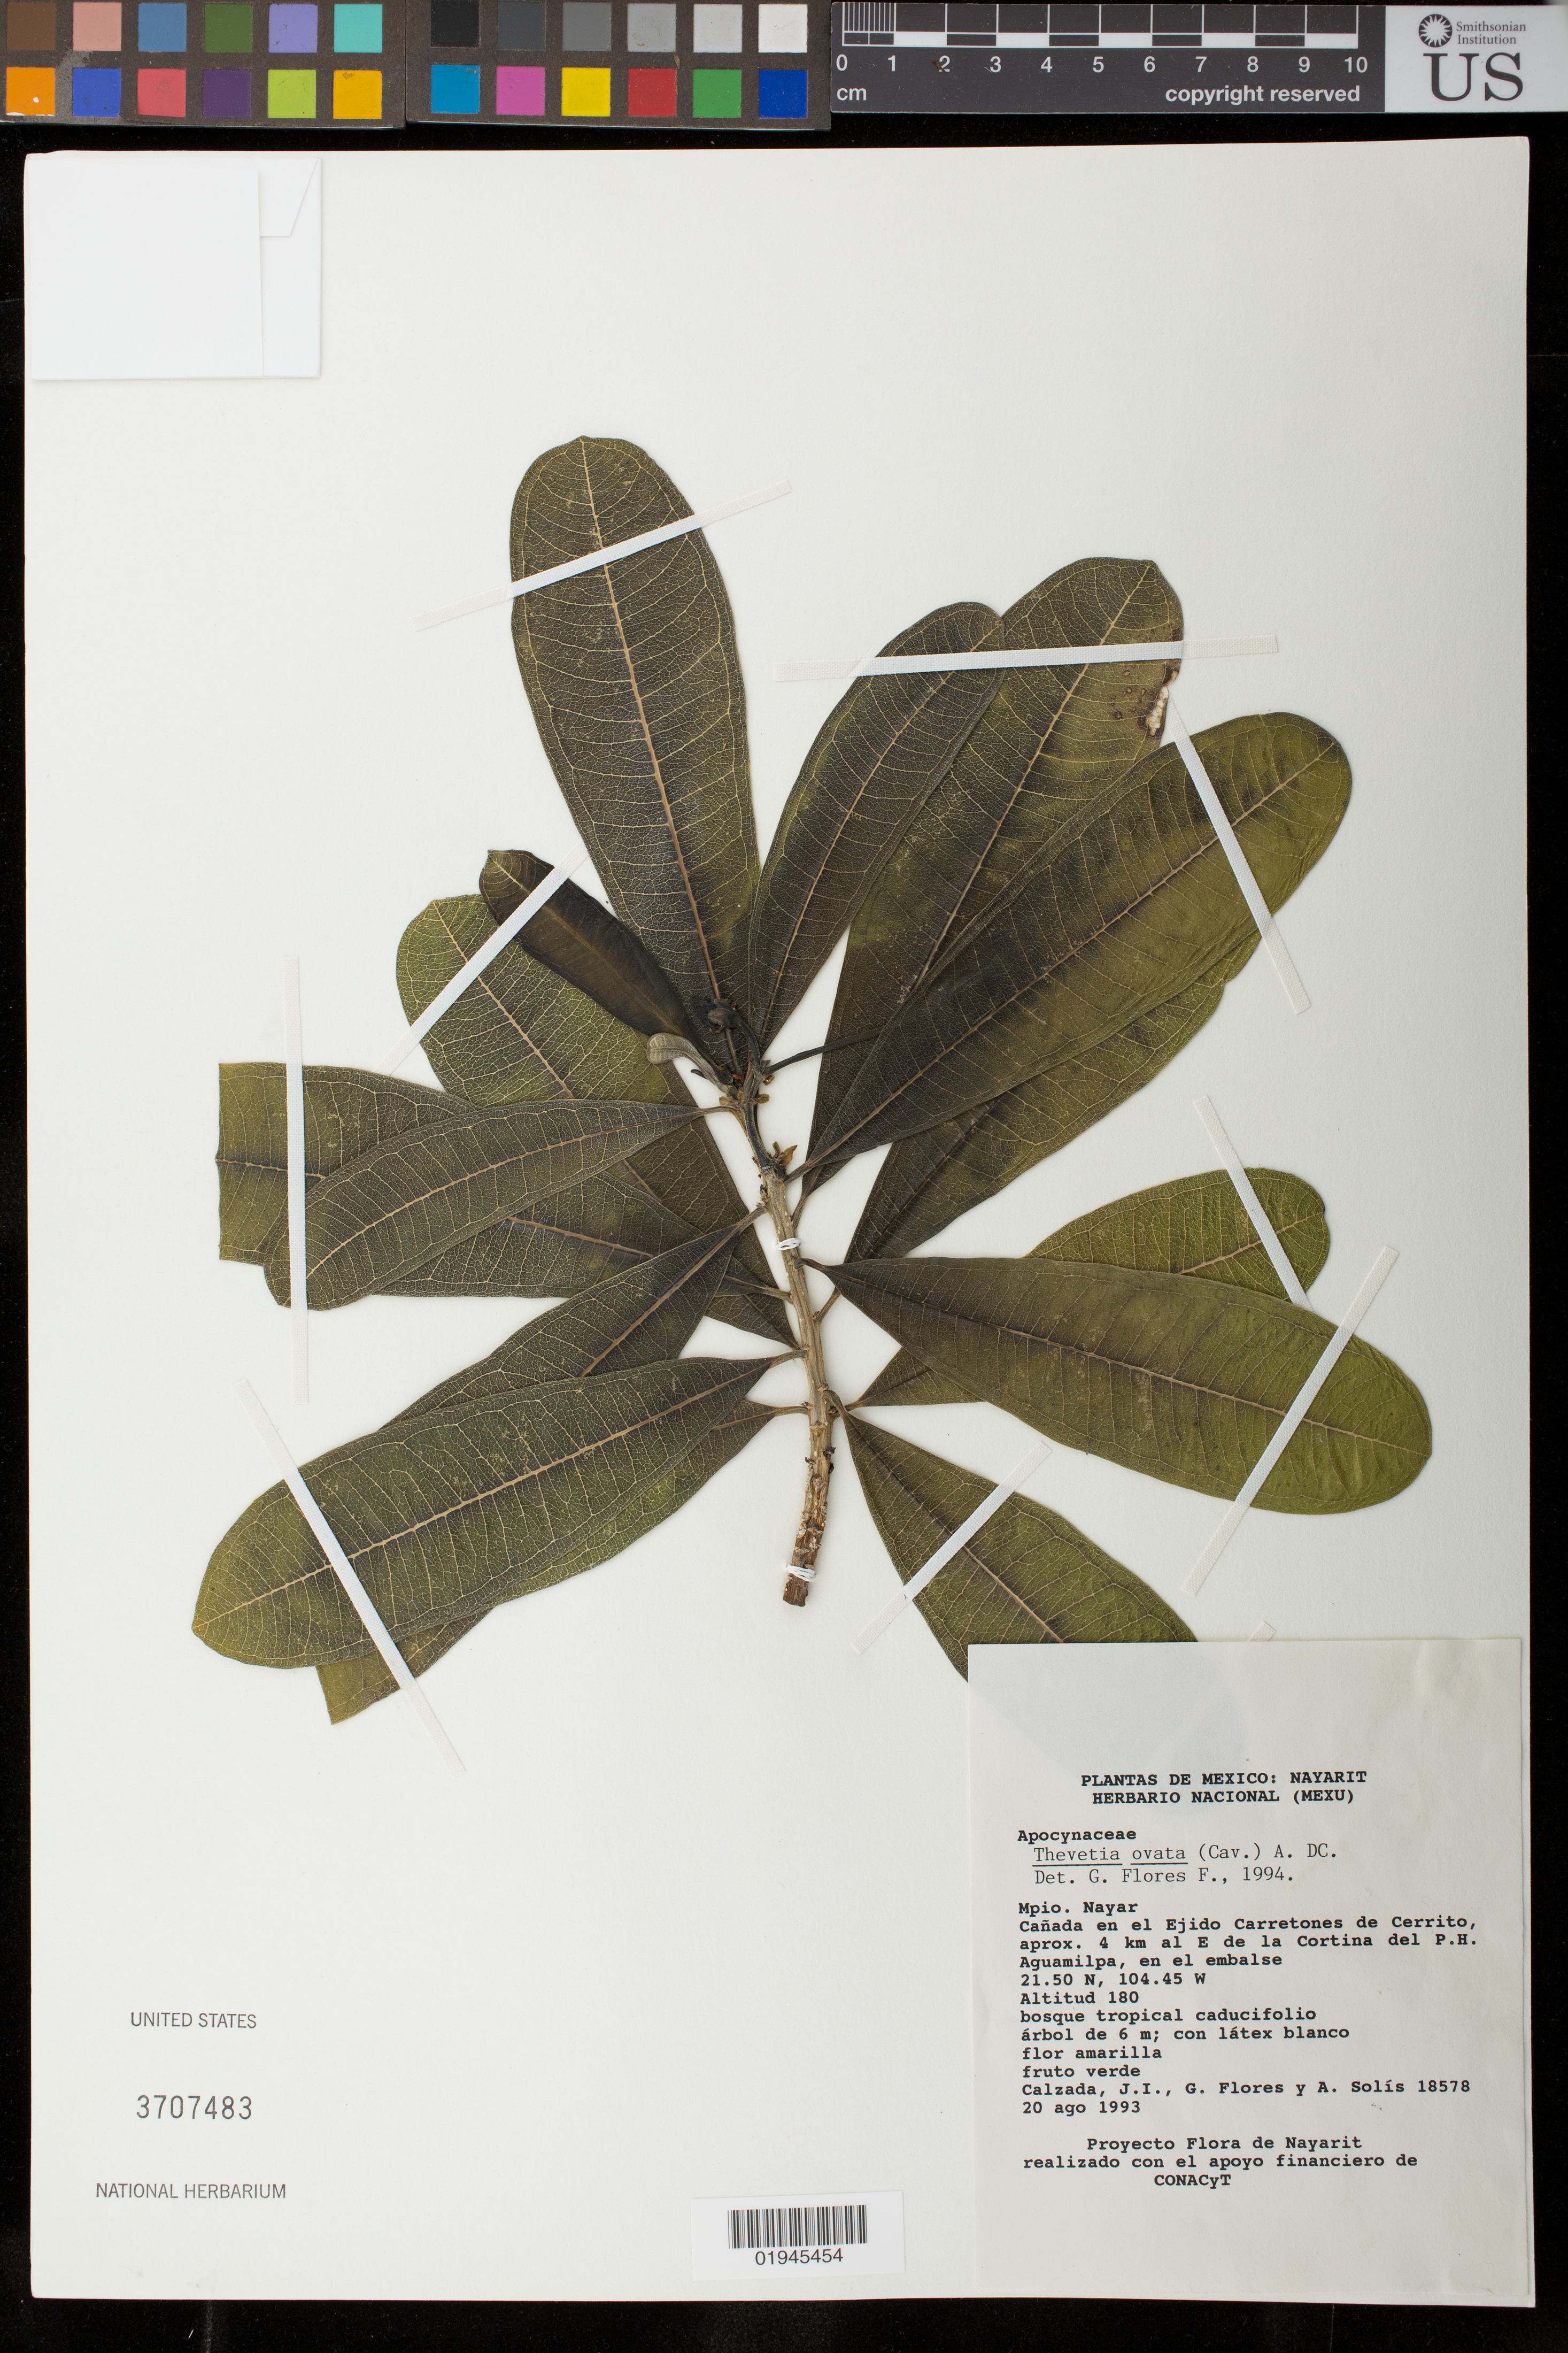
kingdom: Plantae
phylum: Tracheophyta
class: Magnoliopsida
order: Gentianales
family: Apocynaceae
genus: Thevetia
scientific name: Thevetia ovata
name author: (Cav.) A. DC.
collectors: J. I. Calzada, G. Flores F. & A. Solis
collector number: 18578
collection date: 1993-08-20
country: Mexico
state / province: Nayarit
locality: Mpio. Nayar, Canada en el Ejido Carretones de Cerrito, aprox. 4 km al E de la Cortina del P. H. Aguamilpa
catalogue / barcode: US 3707483